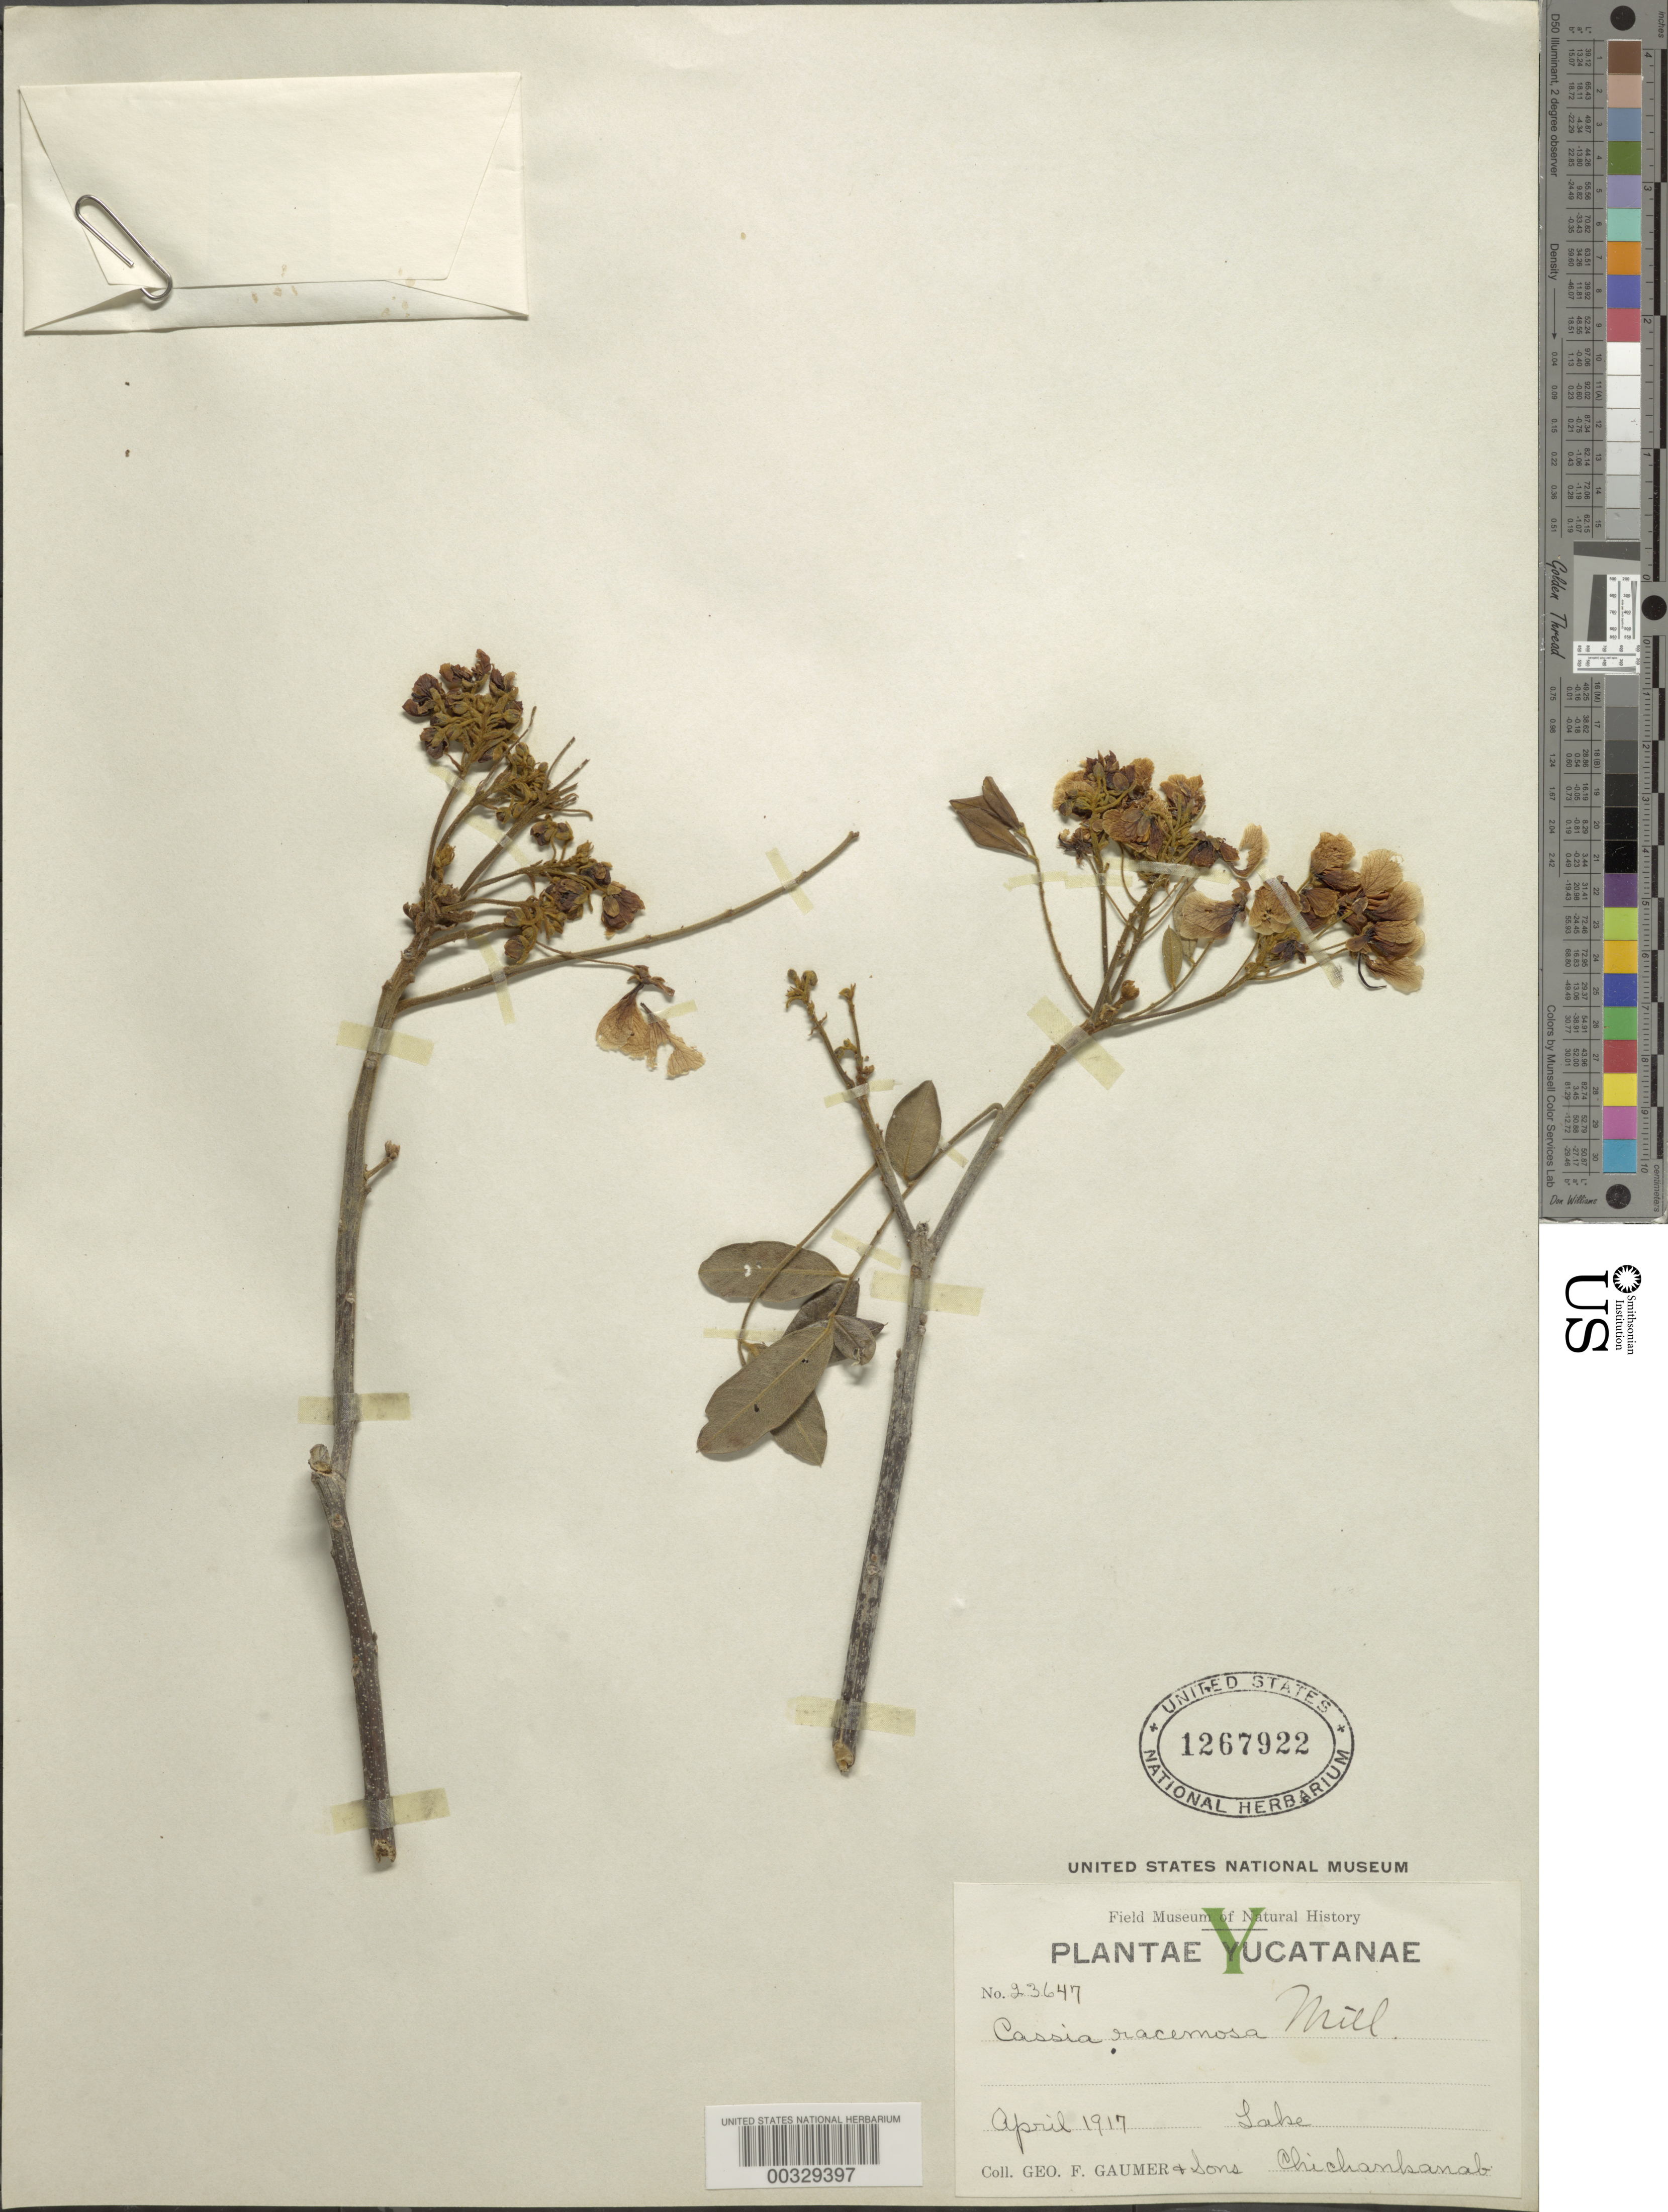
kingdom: Plantae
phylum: Tracheophyta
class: Magnoliopsida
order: Fabales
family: Fabaceae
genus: Senna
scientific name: Senna peralteana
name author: (Kunth) H.S. Irwin & Barneby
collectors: G. F. Gaumer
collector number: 23647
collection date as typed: Apr 1917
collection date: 1917-04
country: Mexico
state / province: Yucatán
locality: Chichankanab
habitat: Lake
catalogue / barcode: US 1267922